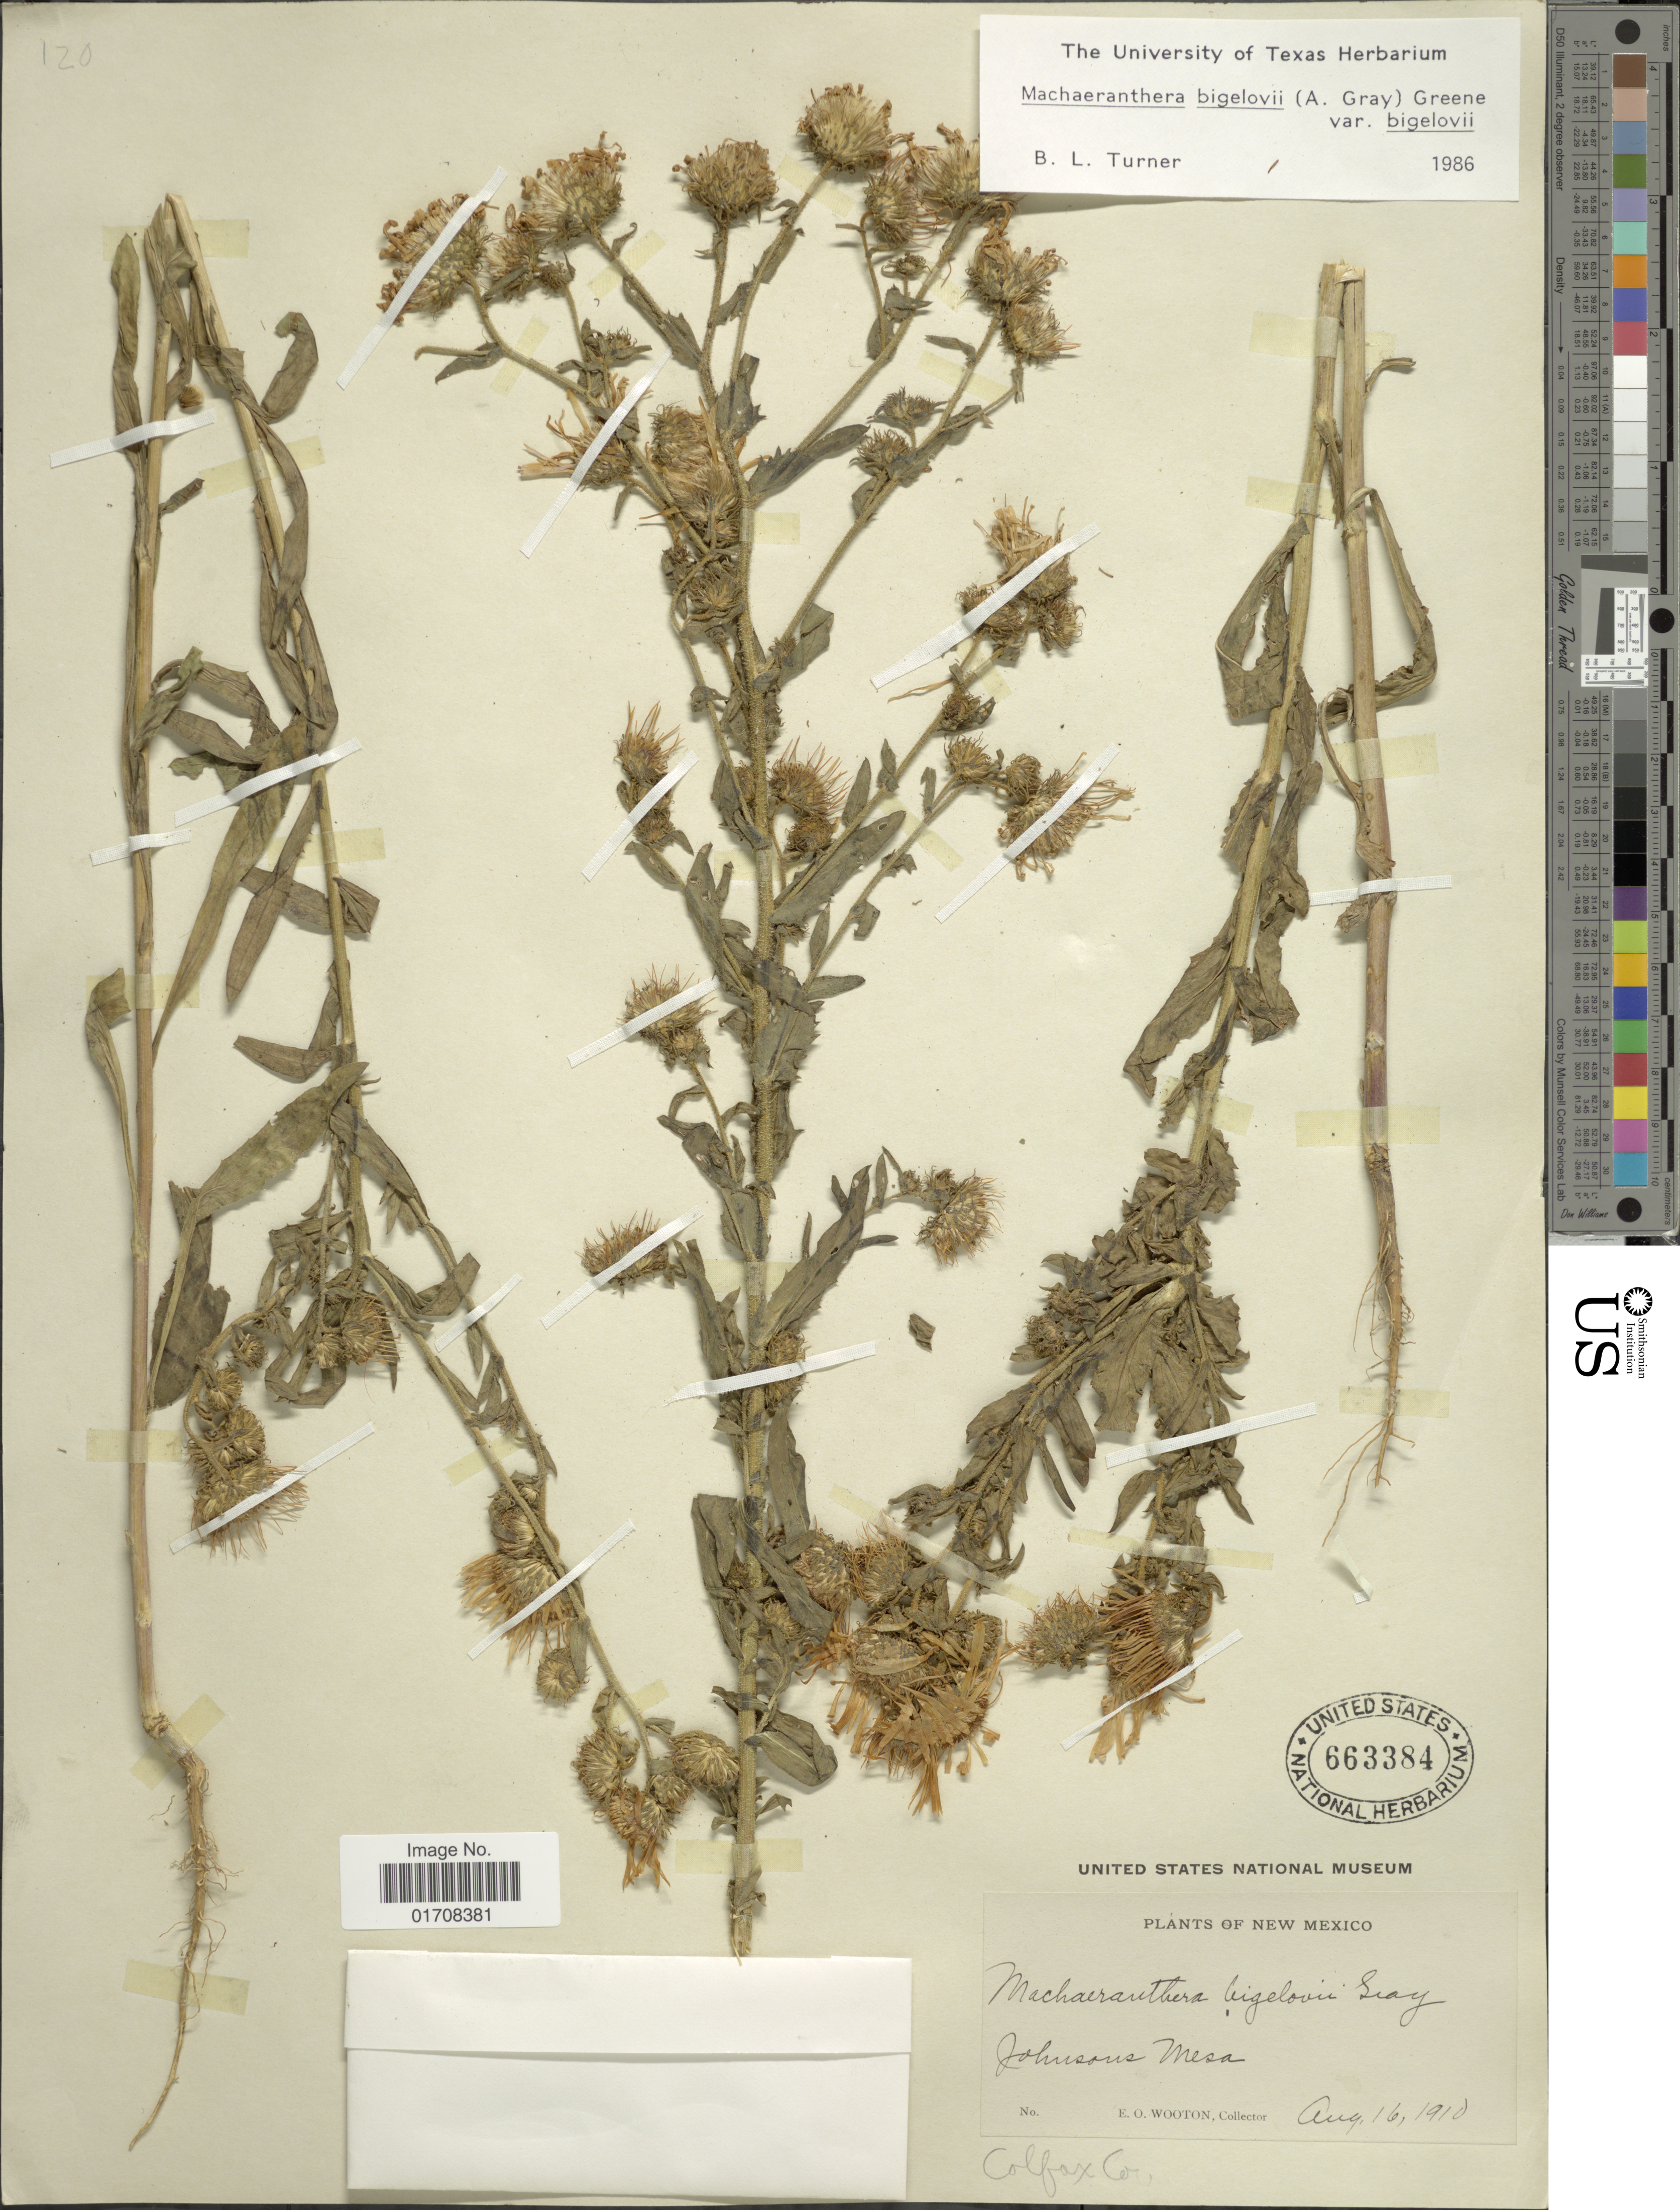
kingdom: Plantae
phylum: Tracheophyta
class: Magnoliopsida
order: Asterales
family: Asteraceae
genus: Machaeranthera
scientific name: Machaeranthera bigelovii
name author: (A. Gray) Greene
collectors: E. O. Wooton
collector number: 120?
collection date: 1910-08-16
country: United States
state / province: New Mexico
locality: Johnsons Mesa, Colfax Co.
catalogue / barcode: US 663384